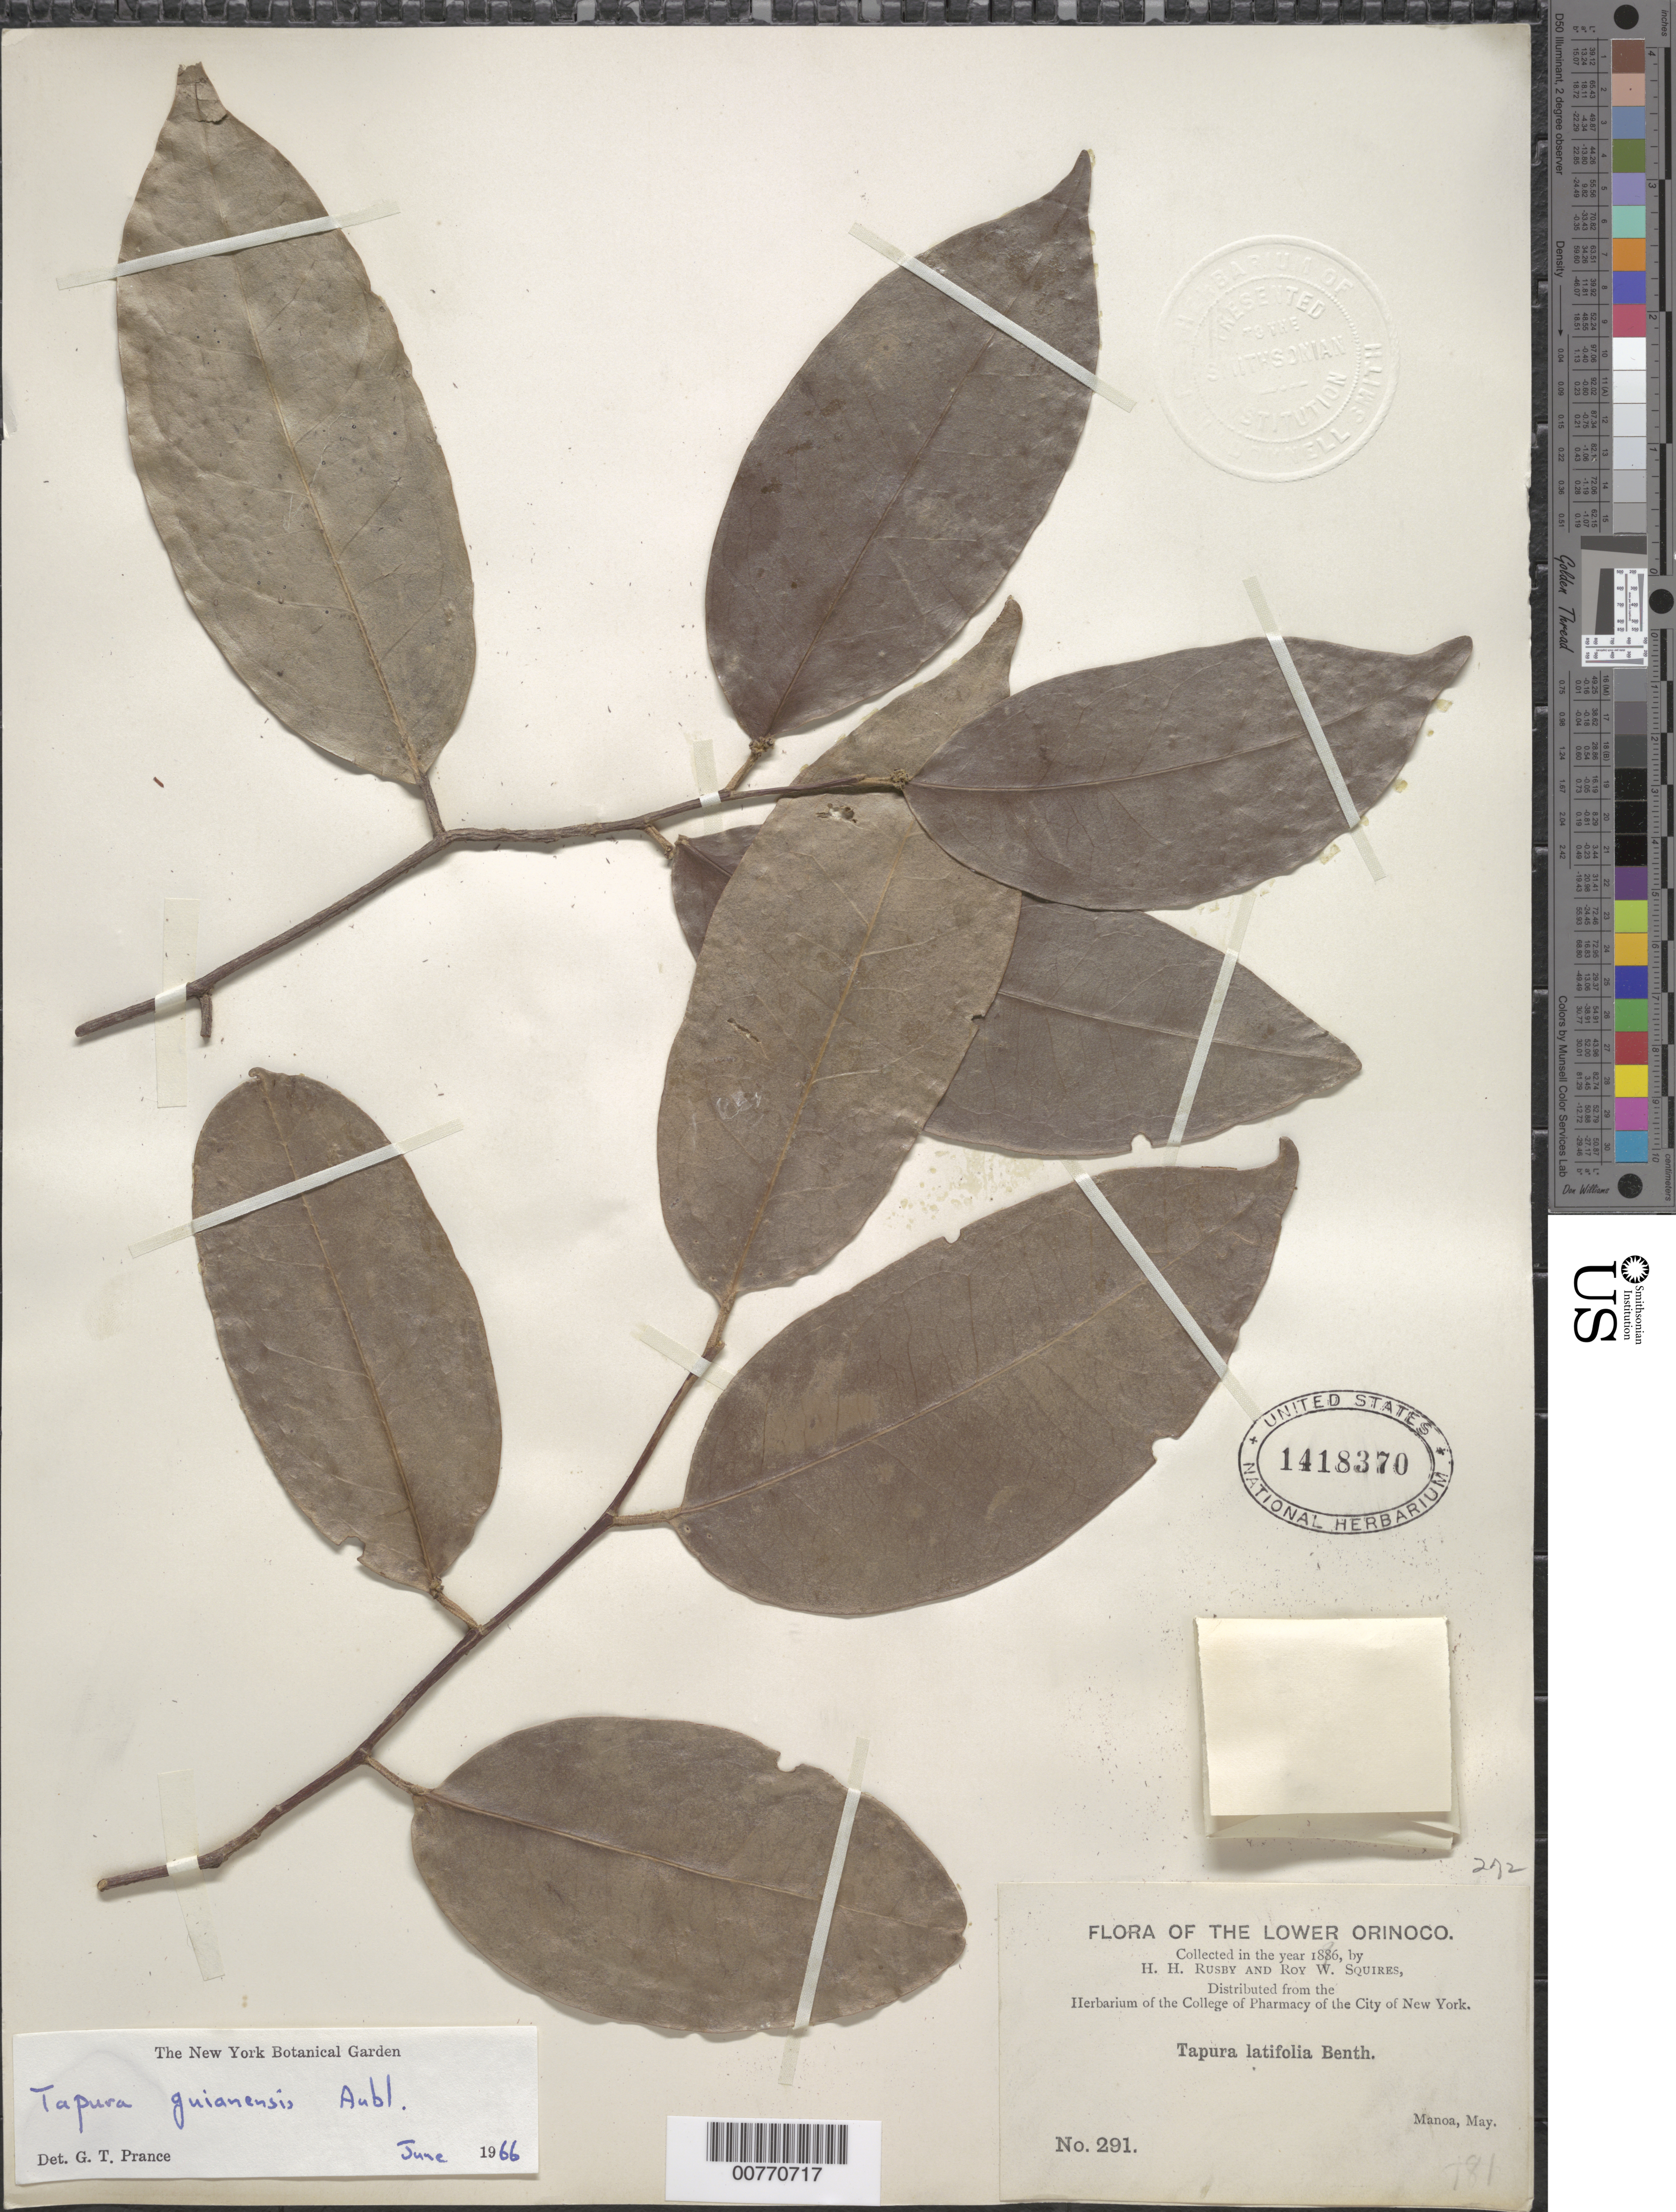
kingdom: Plantae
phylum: Tracheophyta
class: Magnoliopsida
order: Malpighiales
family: Dichapetalaceae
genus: Tapura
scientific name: Tapura guianensis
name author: Aubl.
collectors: H. H. Rusby & R. Squires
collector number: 291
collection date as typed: May 1896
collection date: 1896-05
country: Venezuela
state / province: Delta Amacuro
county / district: Antonio Díaz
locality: Lower Orinoco, Manoa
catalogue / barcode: US 1418370